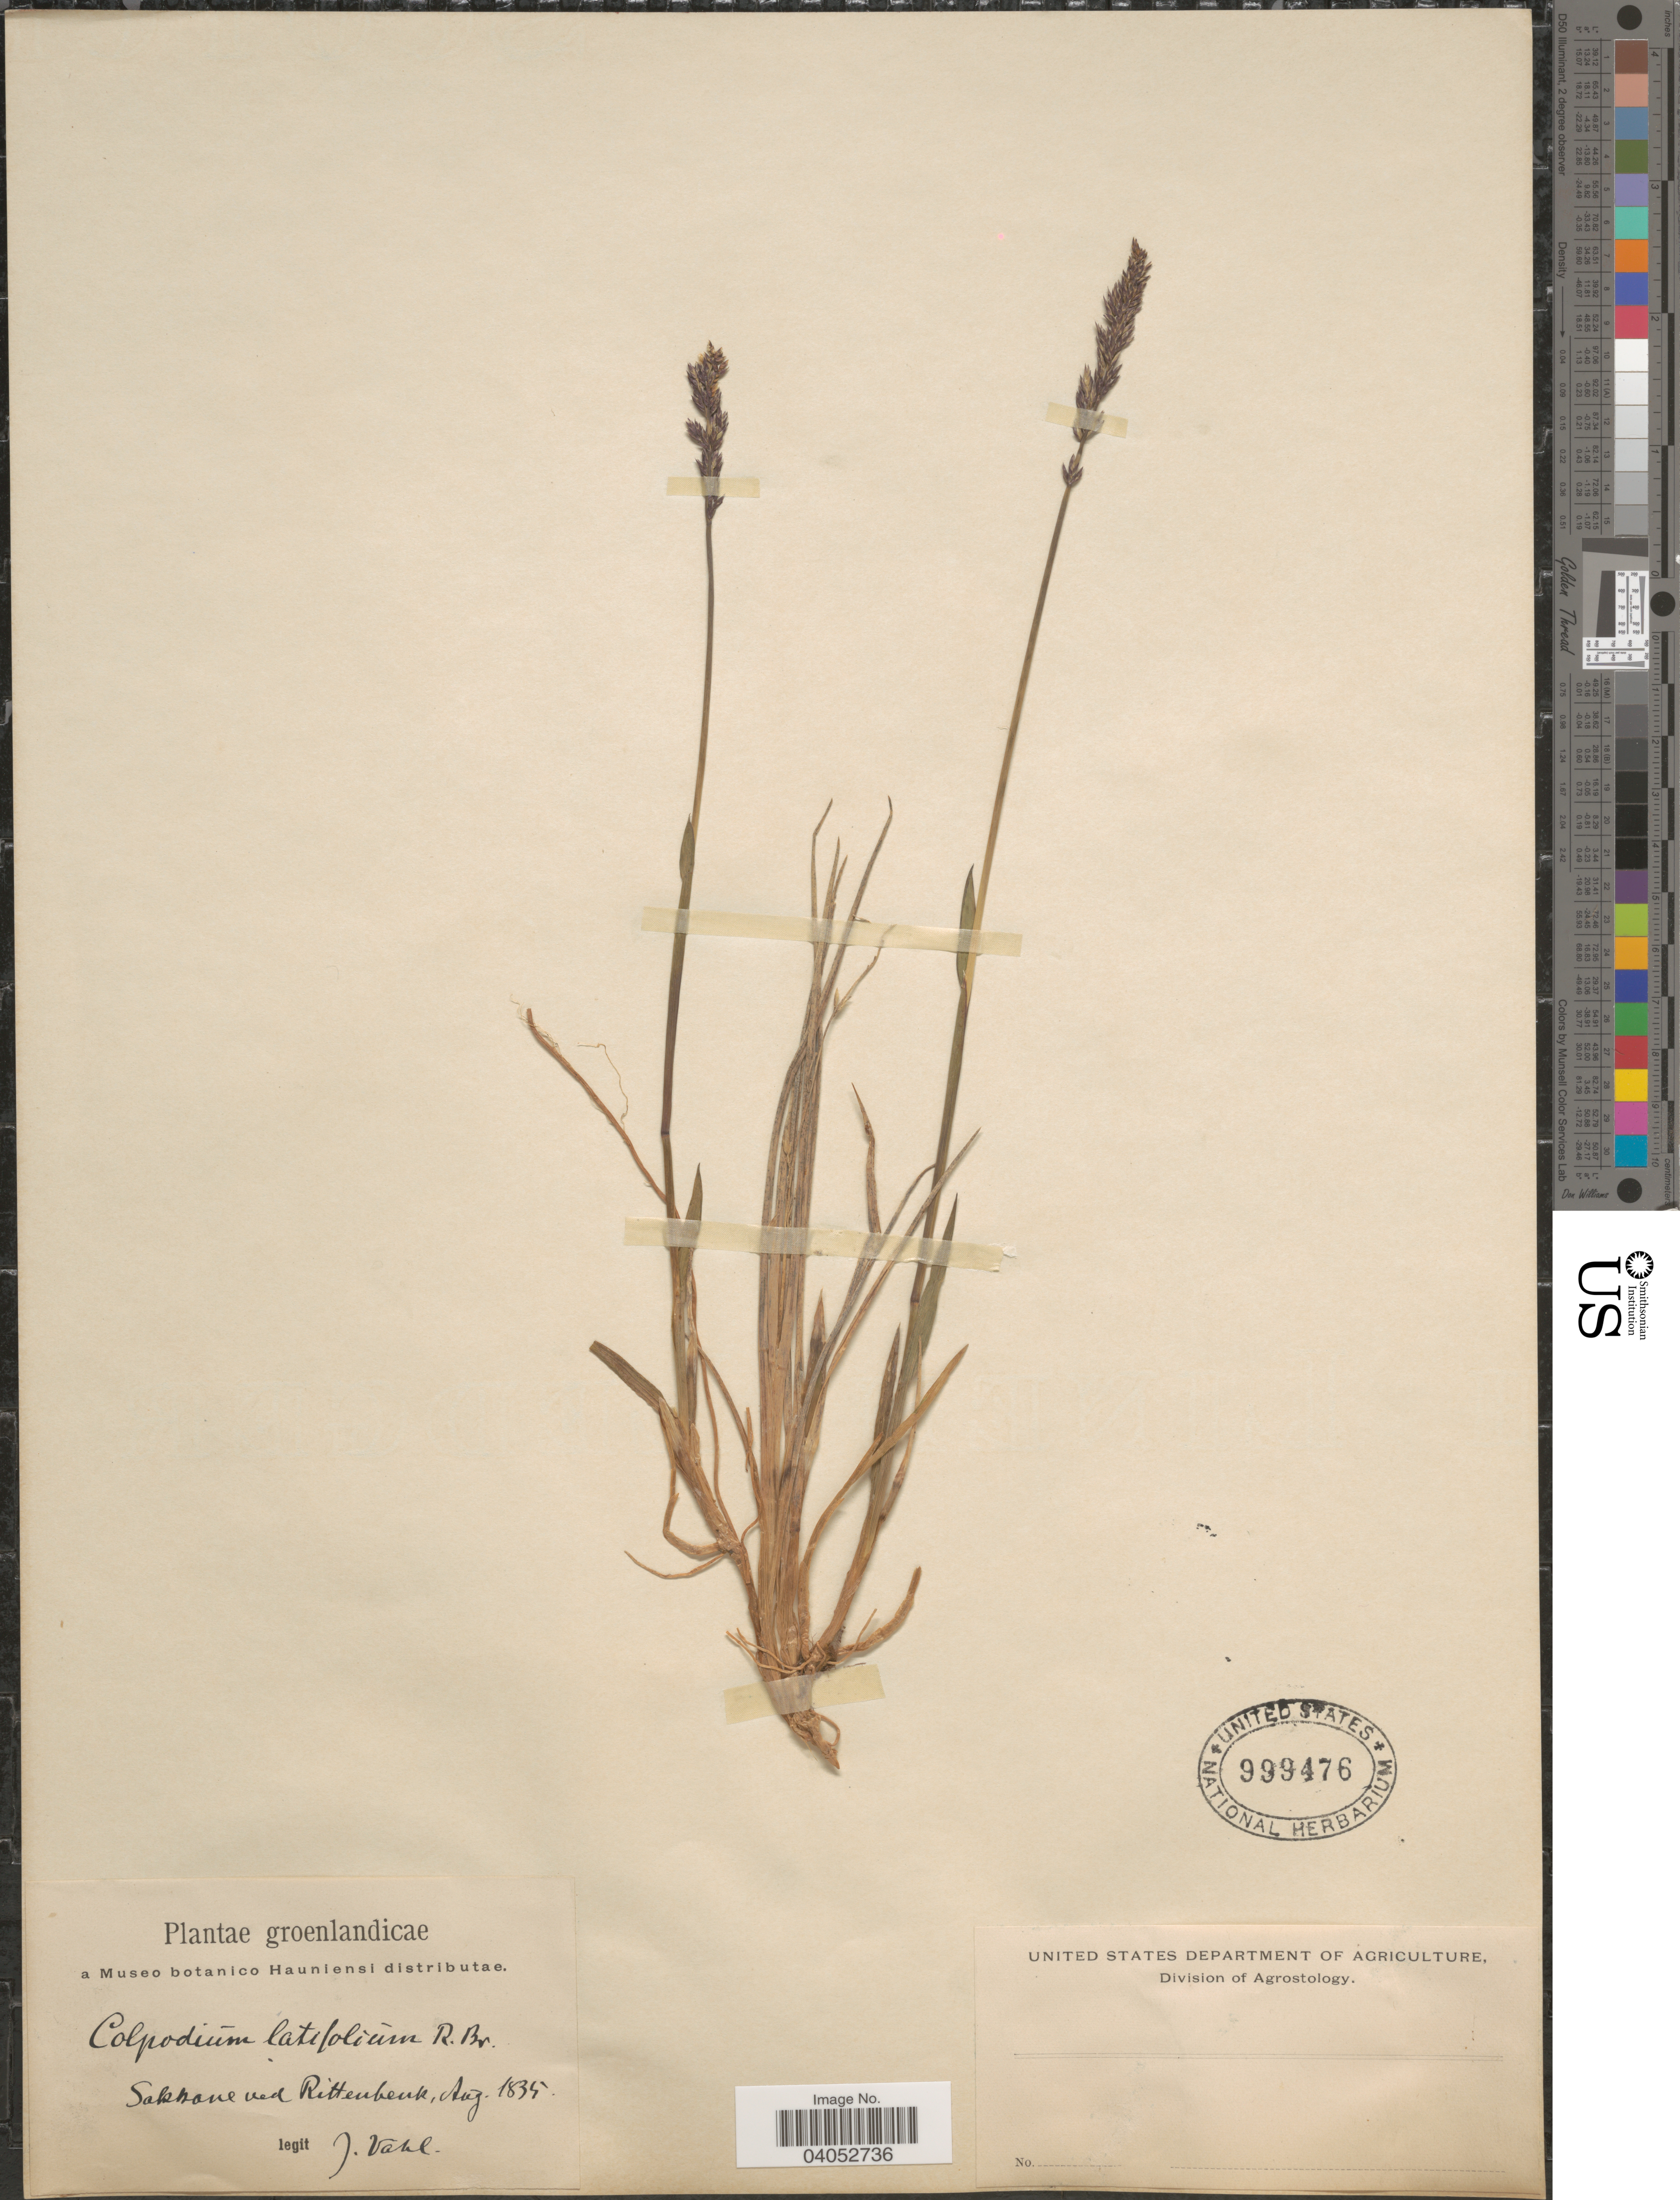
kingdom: Plantae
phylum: Tracheophyta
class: Liliopsida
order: Poales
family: Poaceae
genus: Arctagrostis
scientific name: Arctagrostis latifolia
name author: (R. Br.) Griseb.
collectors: J. M. Vahl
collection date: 1835-08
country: Greenland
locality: Groenlandicae. Sakkane ved Rittenbenk.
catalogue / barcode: US 999476